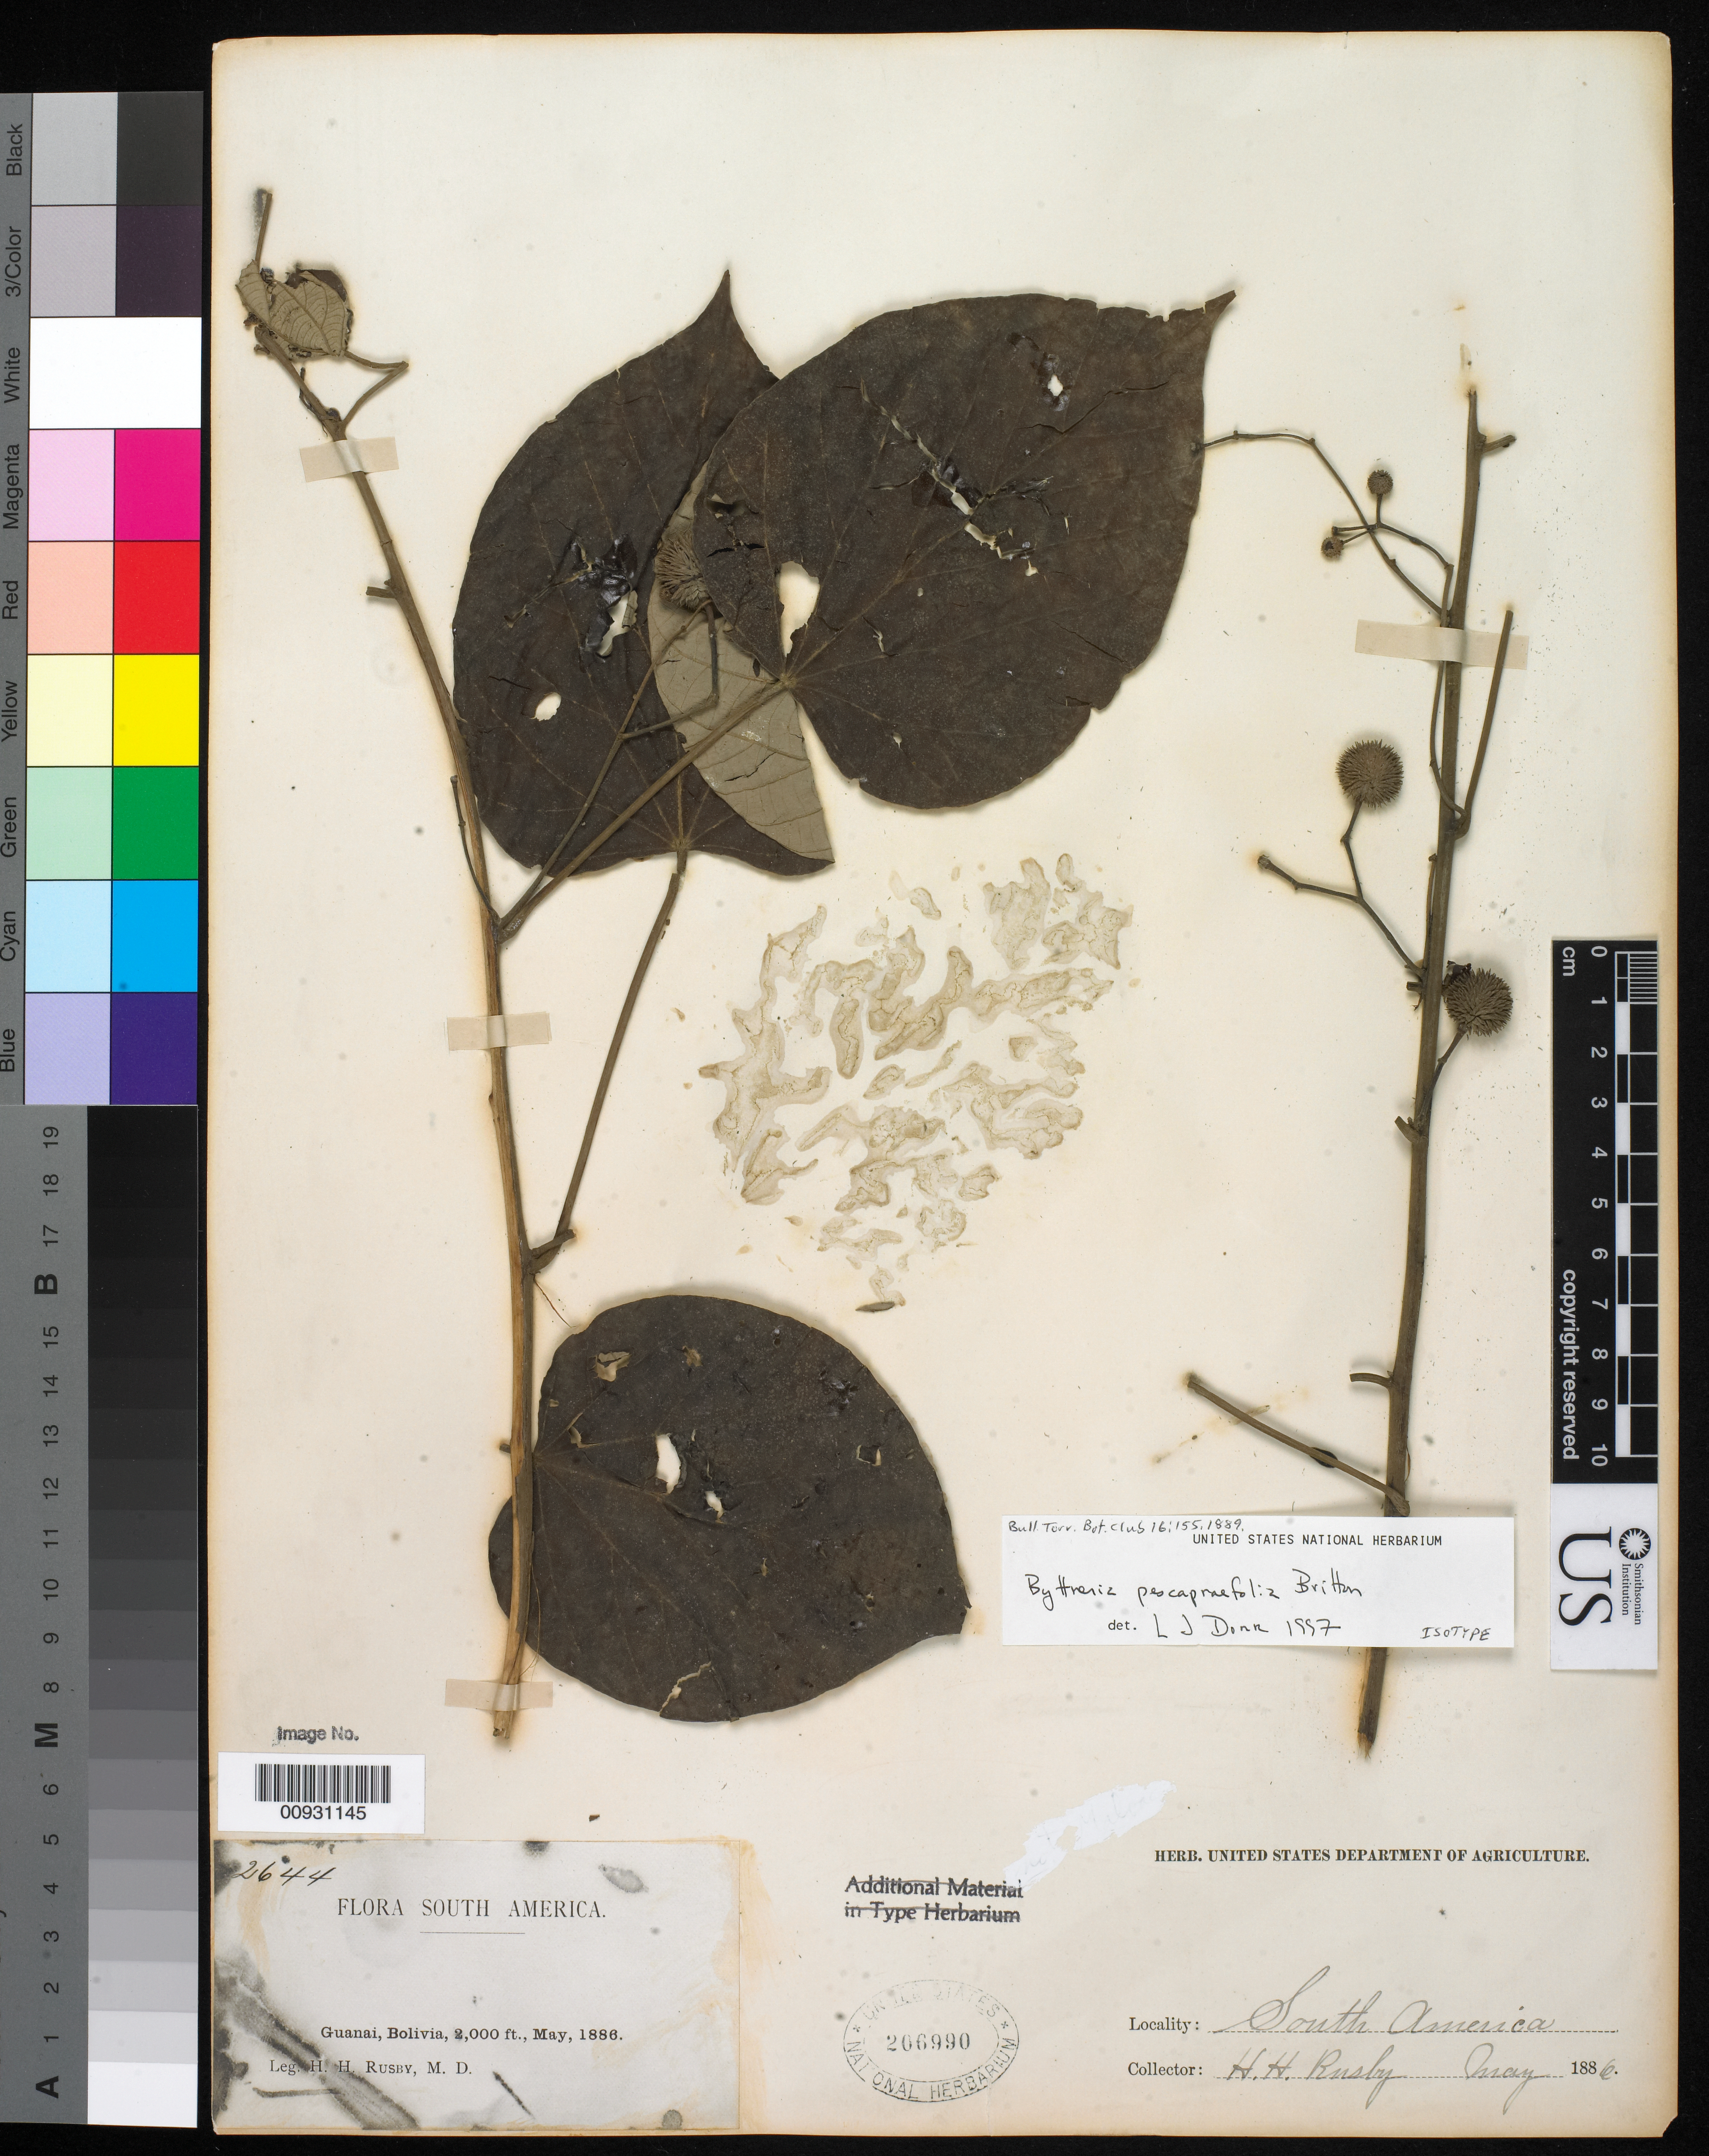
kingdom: Plantae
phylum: Tracheophyta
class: Magnoliopsida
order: Malvales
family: Malvaceae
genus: Byttneria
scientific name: Byttneria pescapriifolia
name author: Britton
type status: Isotype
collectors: H. H. Rusby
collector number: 2644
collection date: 1886-05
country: Bolivia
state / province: La Páz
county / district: Larecaja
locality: Guanay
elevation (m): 610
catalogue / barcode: US 206990